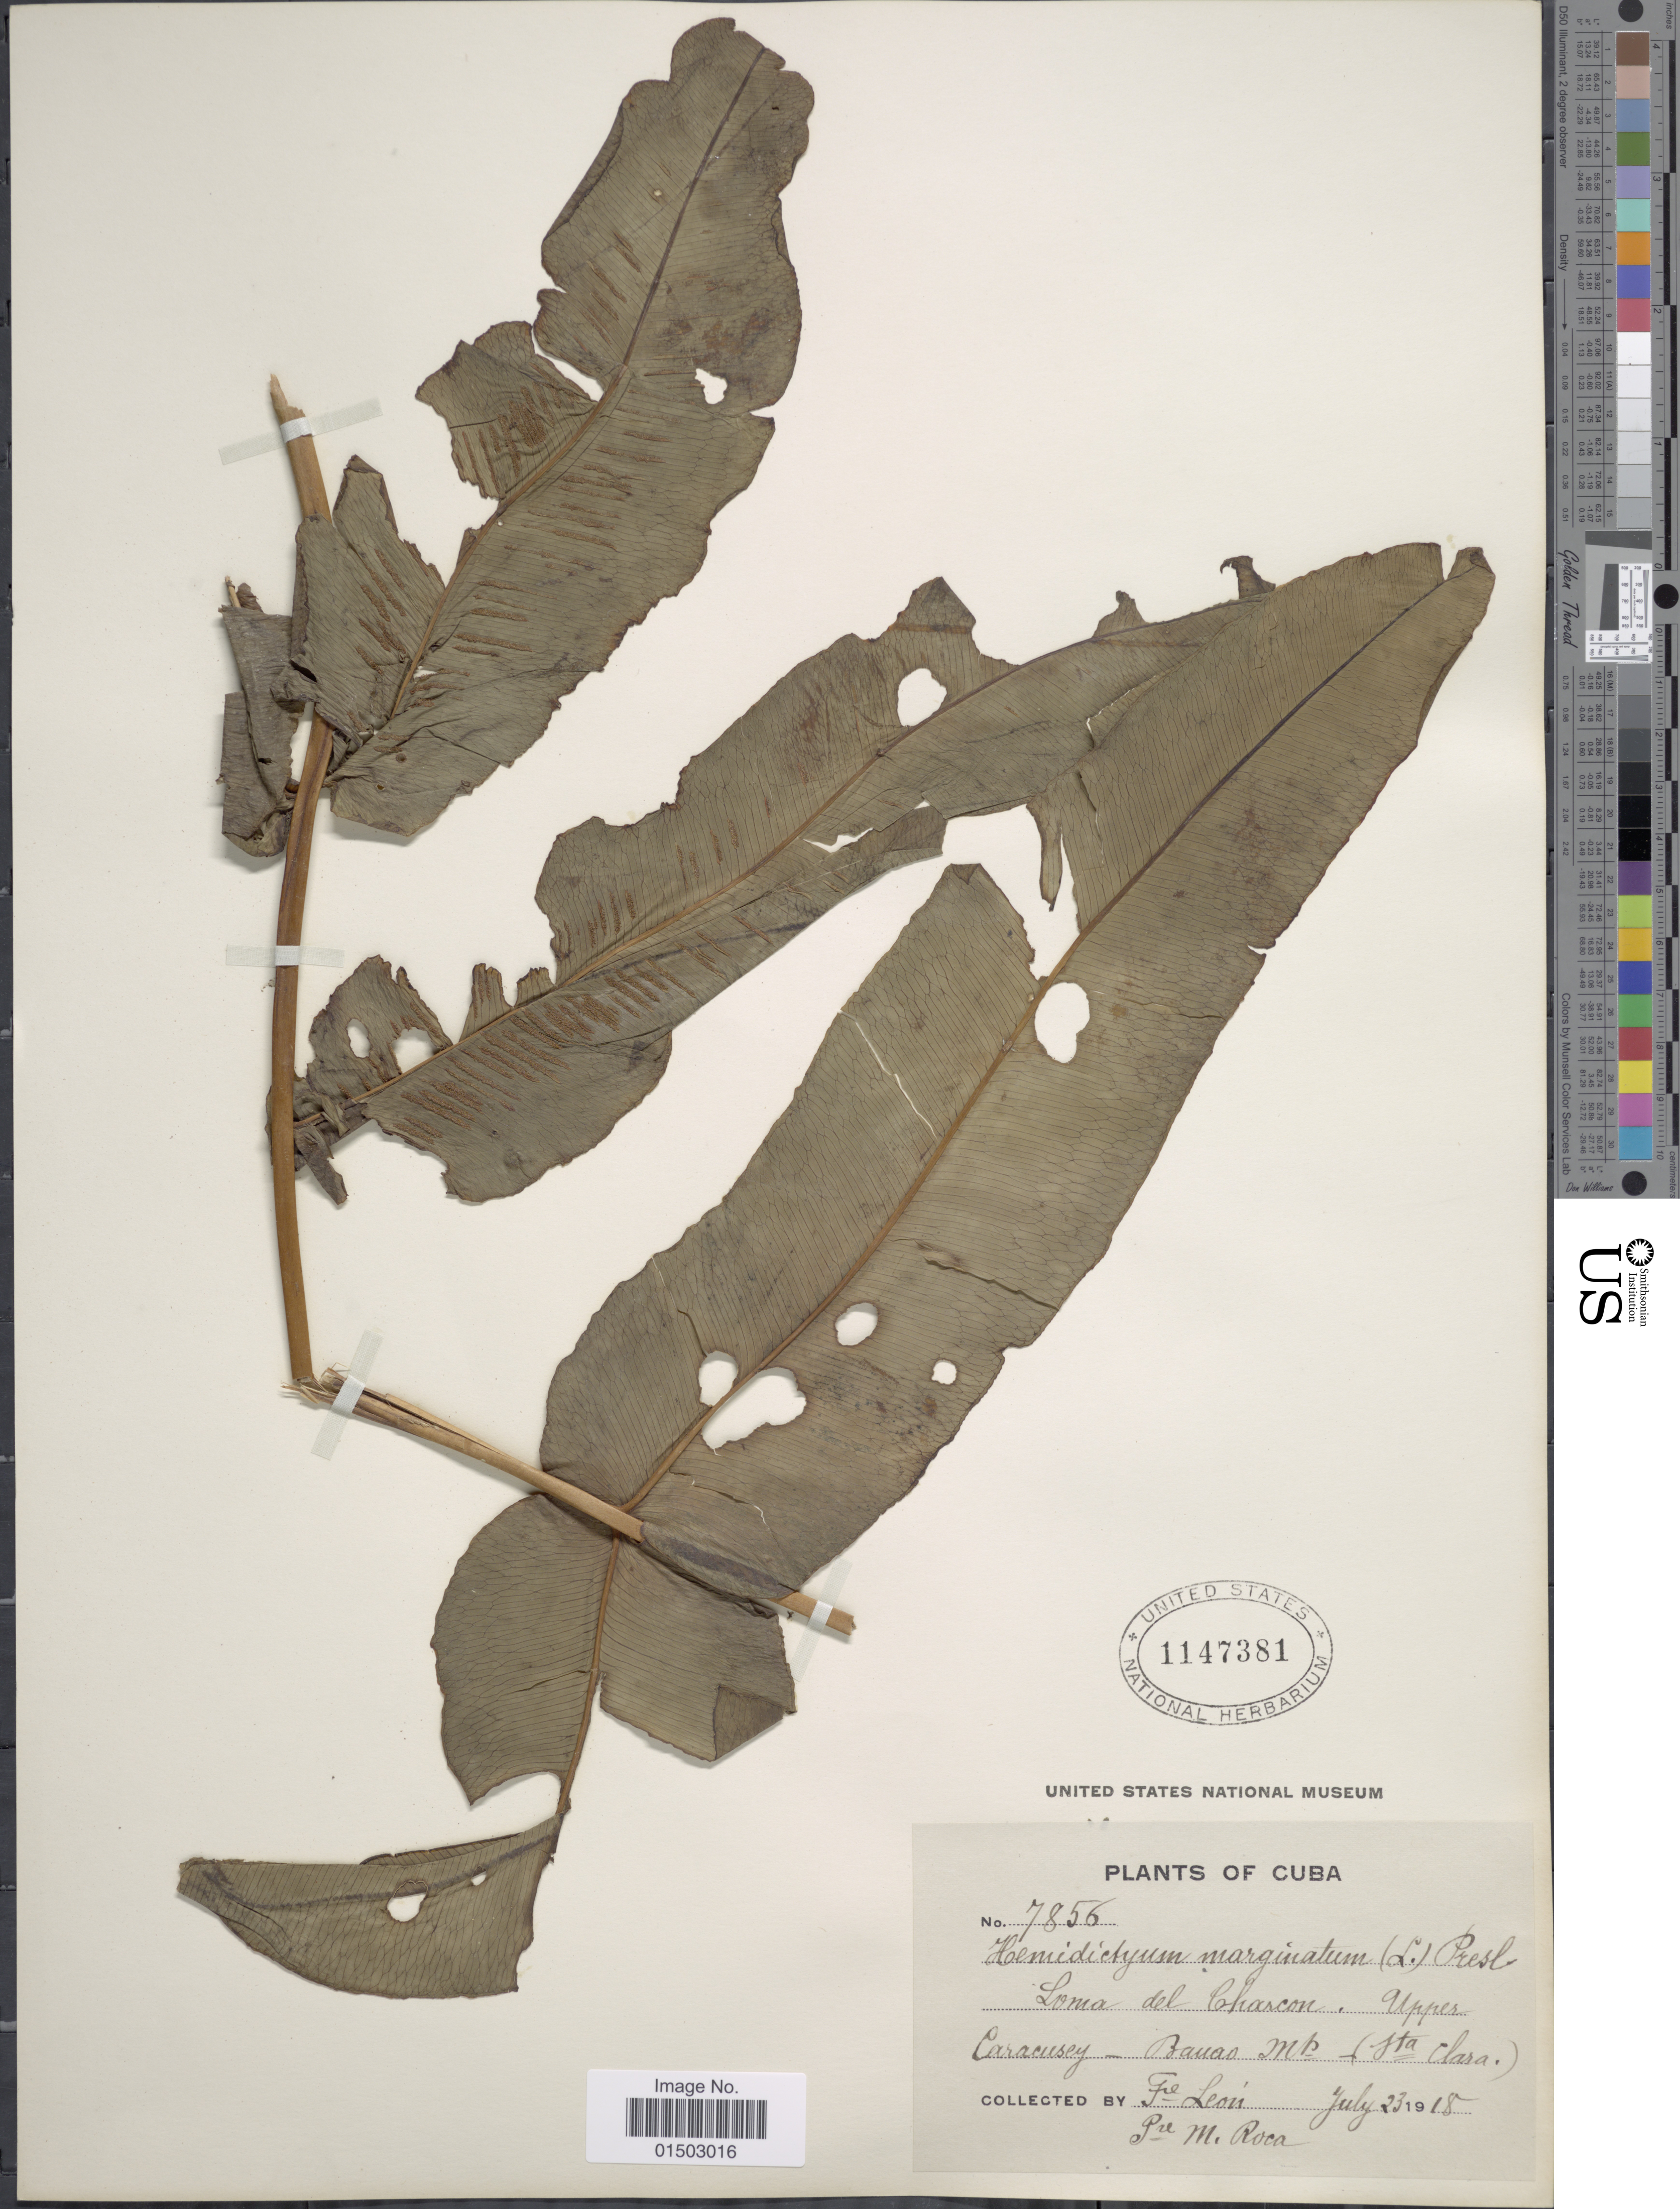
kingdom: Plantae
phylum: Tracheophyta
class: Polypodiopsida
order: Polypodiales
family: Hemidictyaceae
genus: Hemidictyum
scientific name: Hemidictyum marginatum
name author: (L.) C. Presl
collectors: Bro. León & P. Roca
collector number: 7856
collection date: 1918-07-23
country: Cuba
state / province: Las Villas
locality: Loma del Charcon, Upper Caracusey- Banao Mts. (Sta Clara)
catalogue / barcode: US 1147381